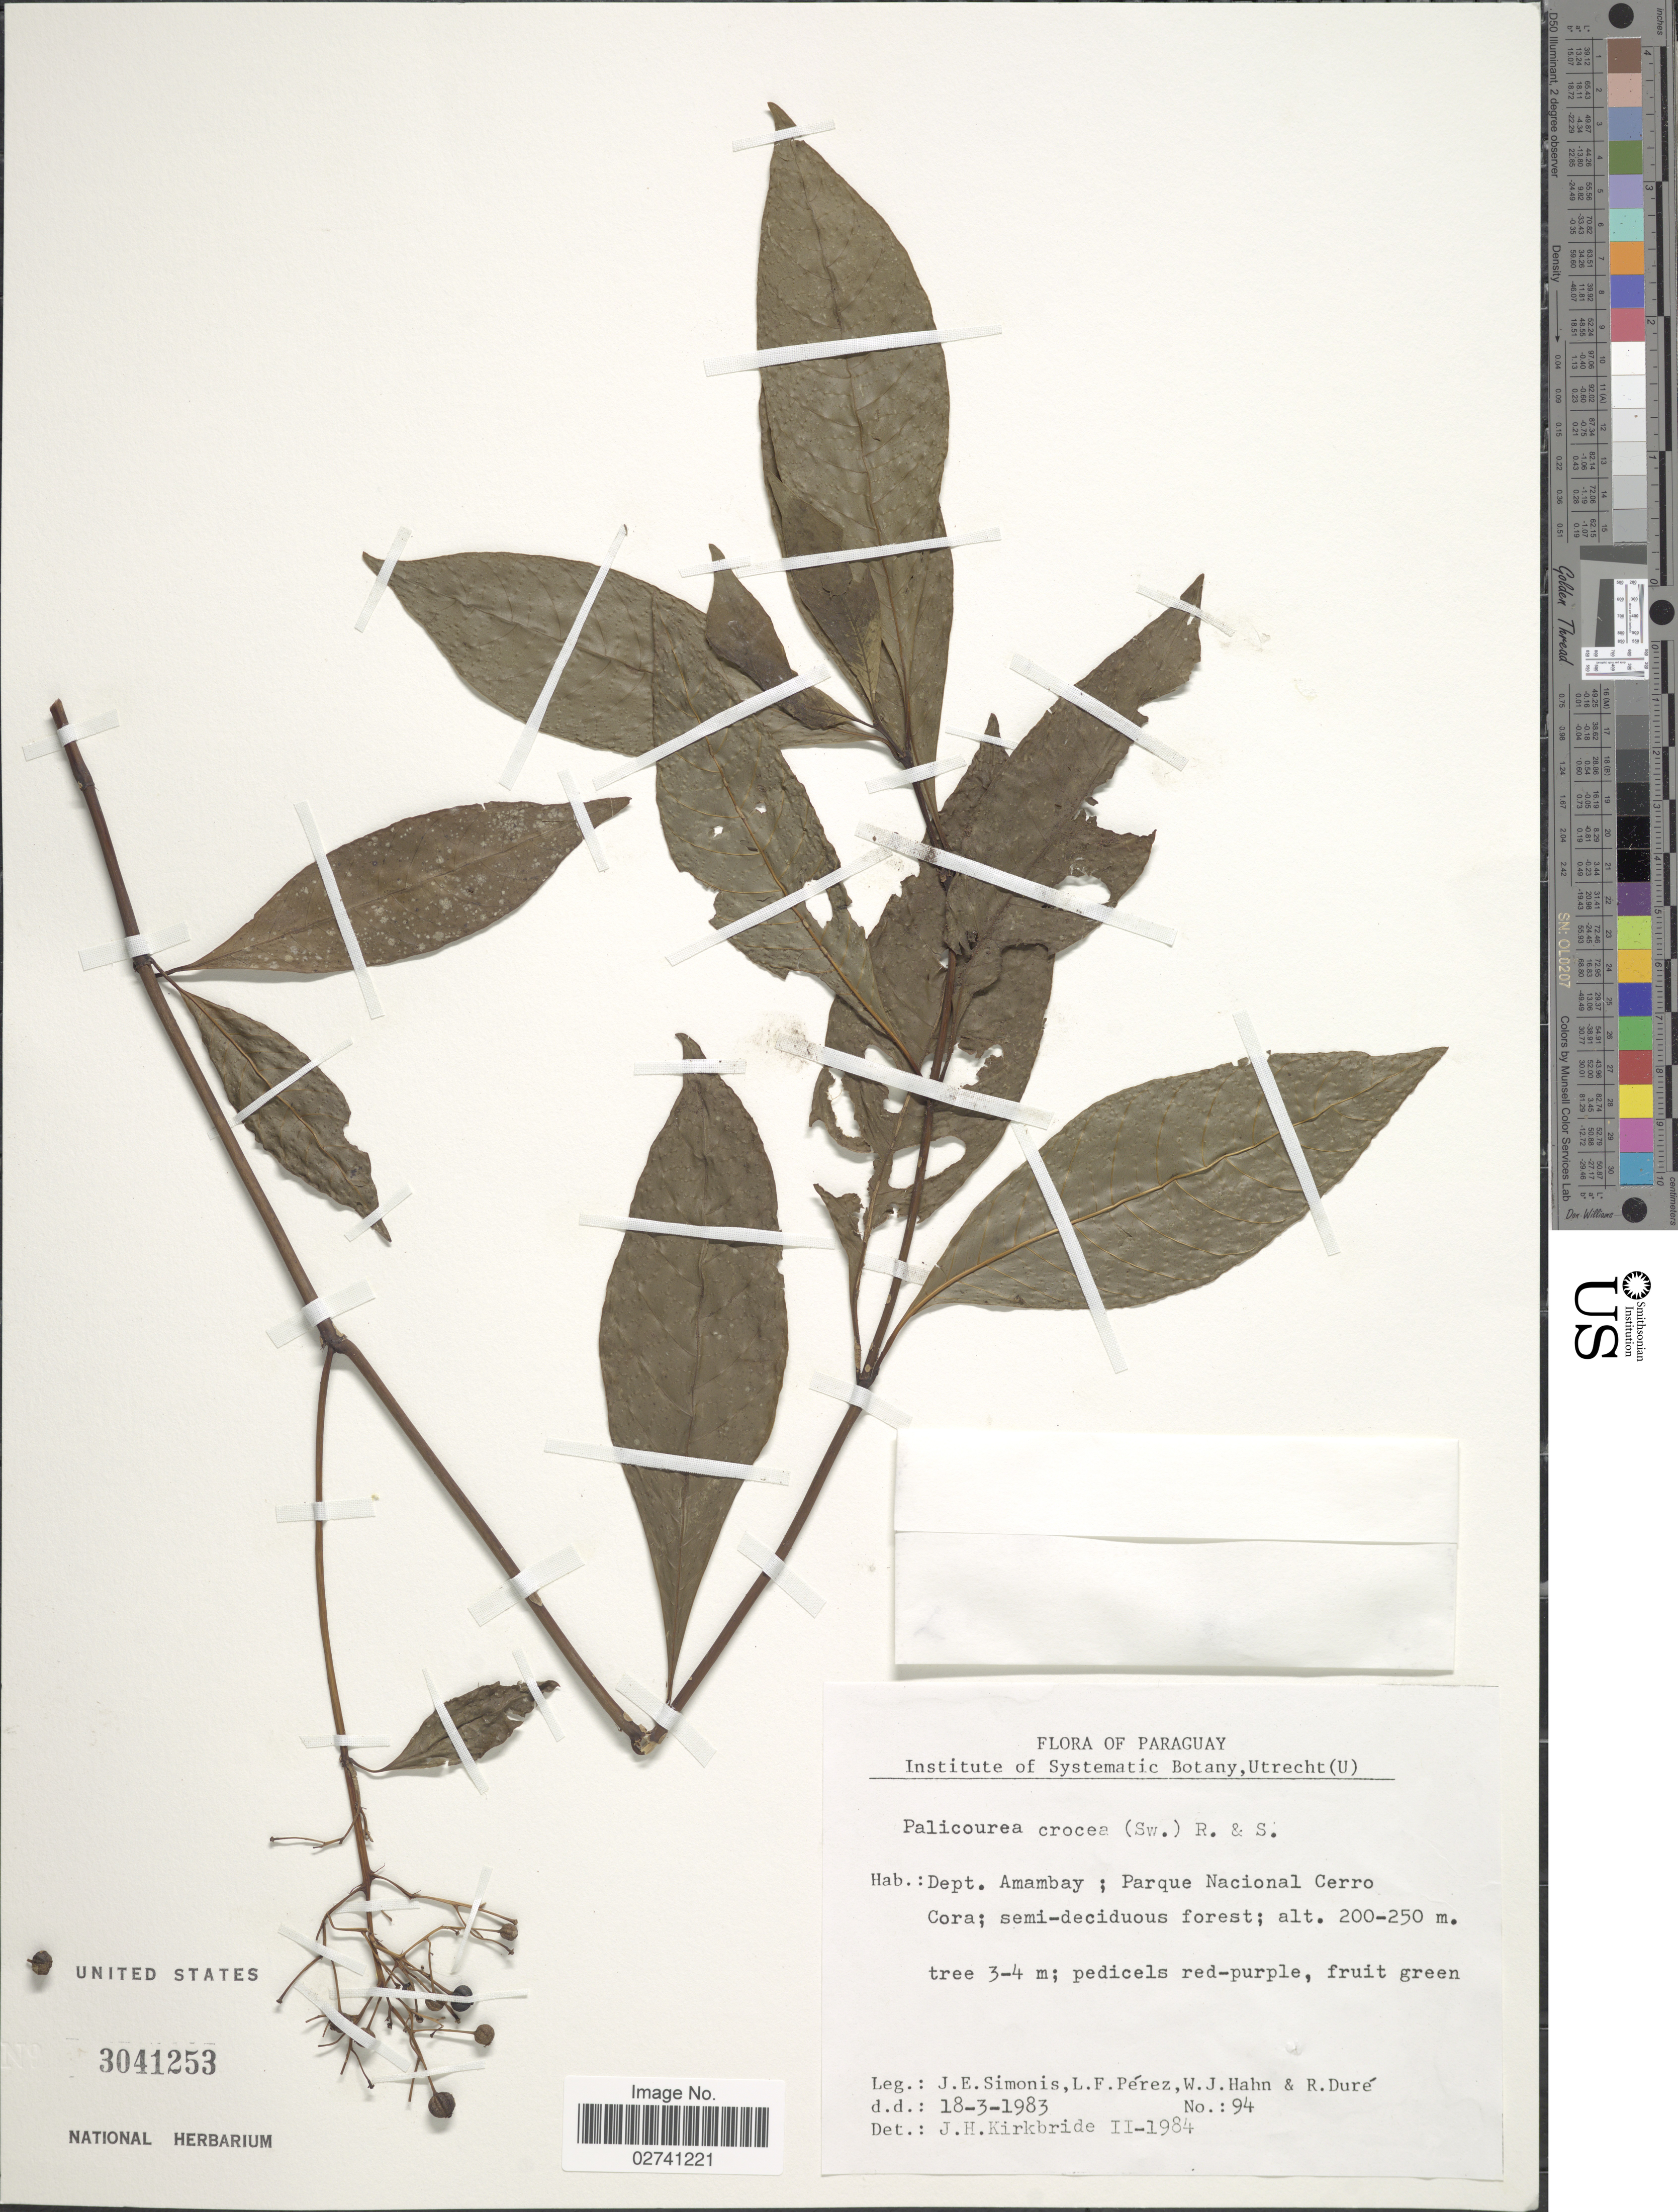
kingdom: Plantae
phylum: Tracheophyta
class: Magnoliopsida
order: Gentianales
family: Rubiaceae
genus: Palicourea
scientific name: Palicourea crocea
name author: (Sw.) Schult.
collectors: J. E. Simonis, L. Perez, W. J. Hahn & R. Duré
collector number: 94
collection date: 1983-03-18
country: Paraguay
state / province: Amambay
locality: Parque Nacional Cerro Cora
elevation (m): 200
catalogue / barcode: US 3041253